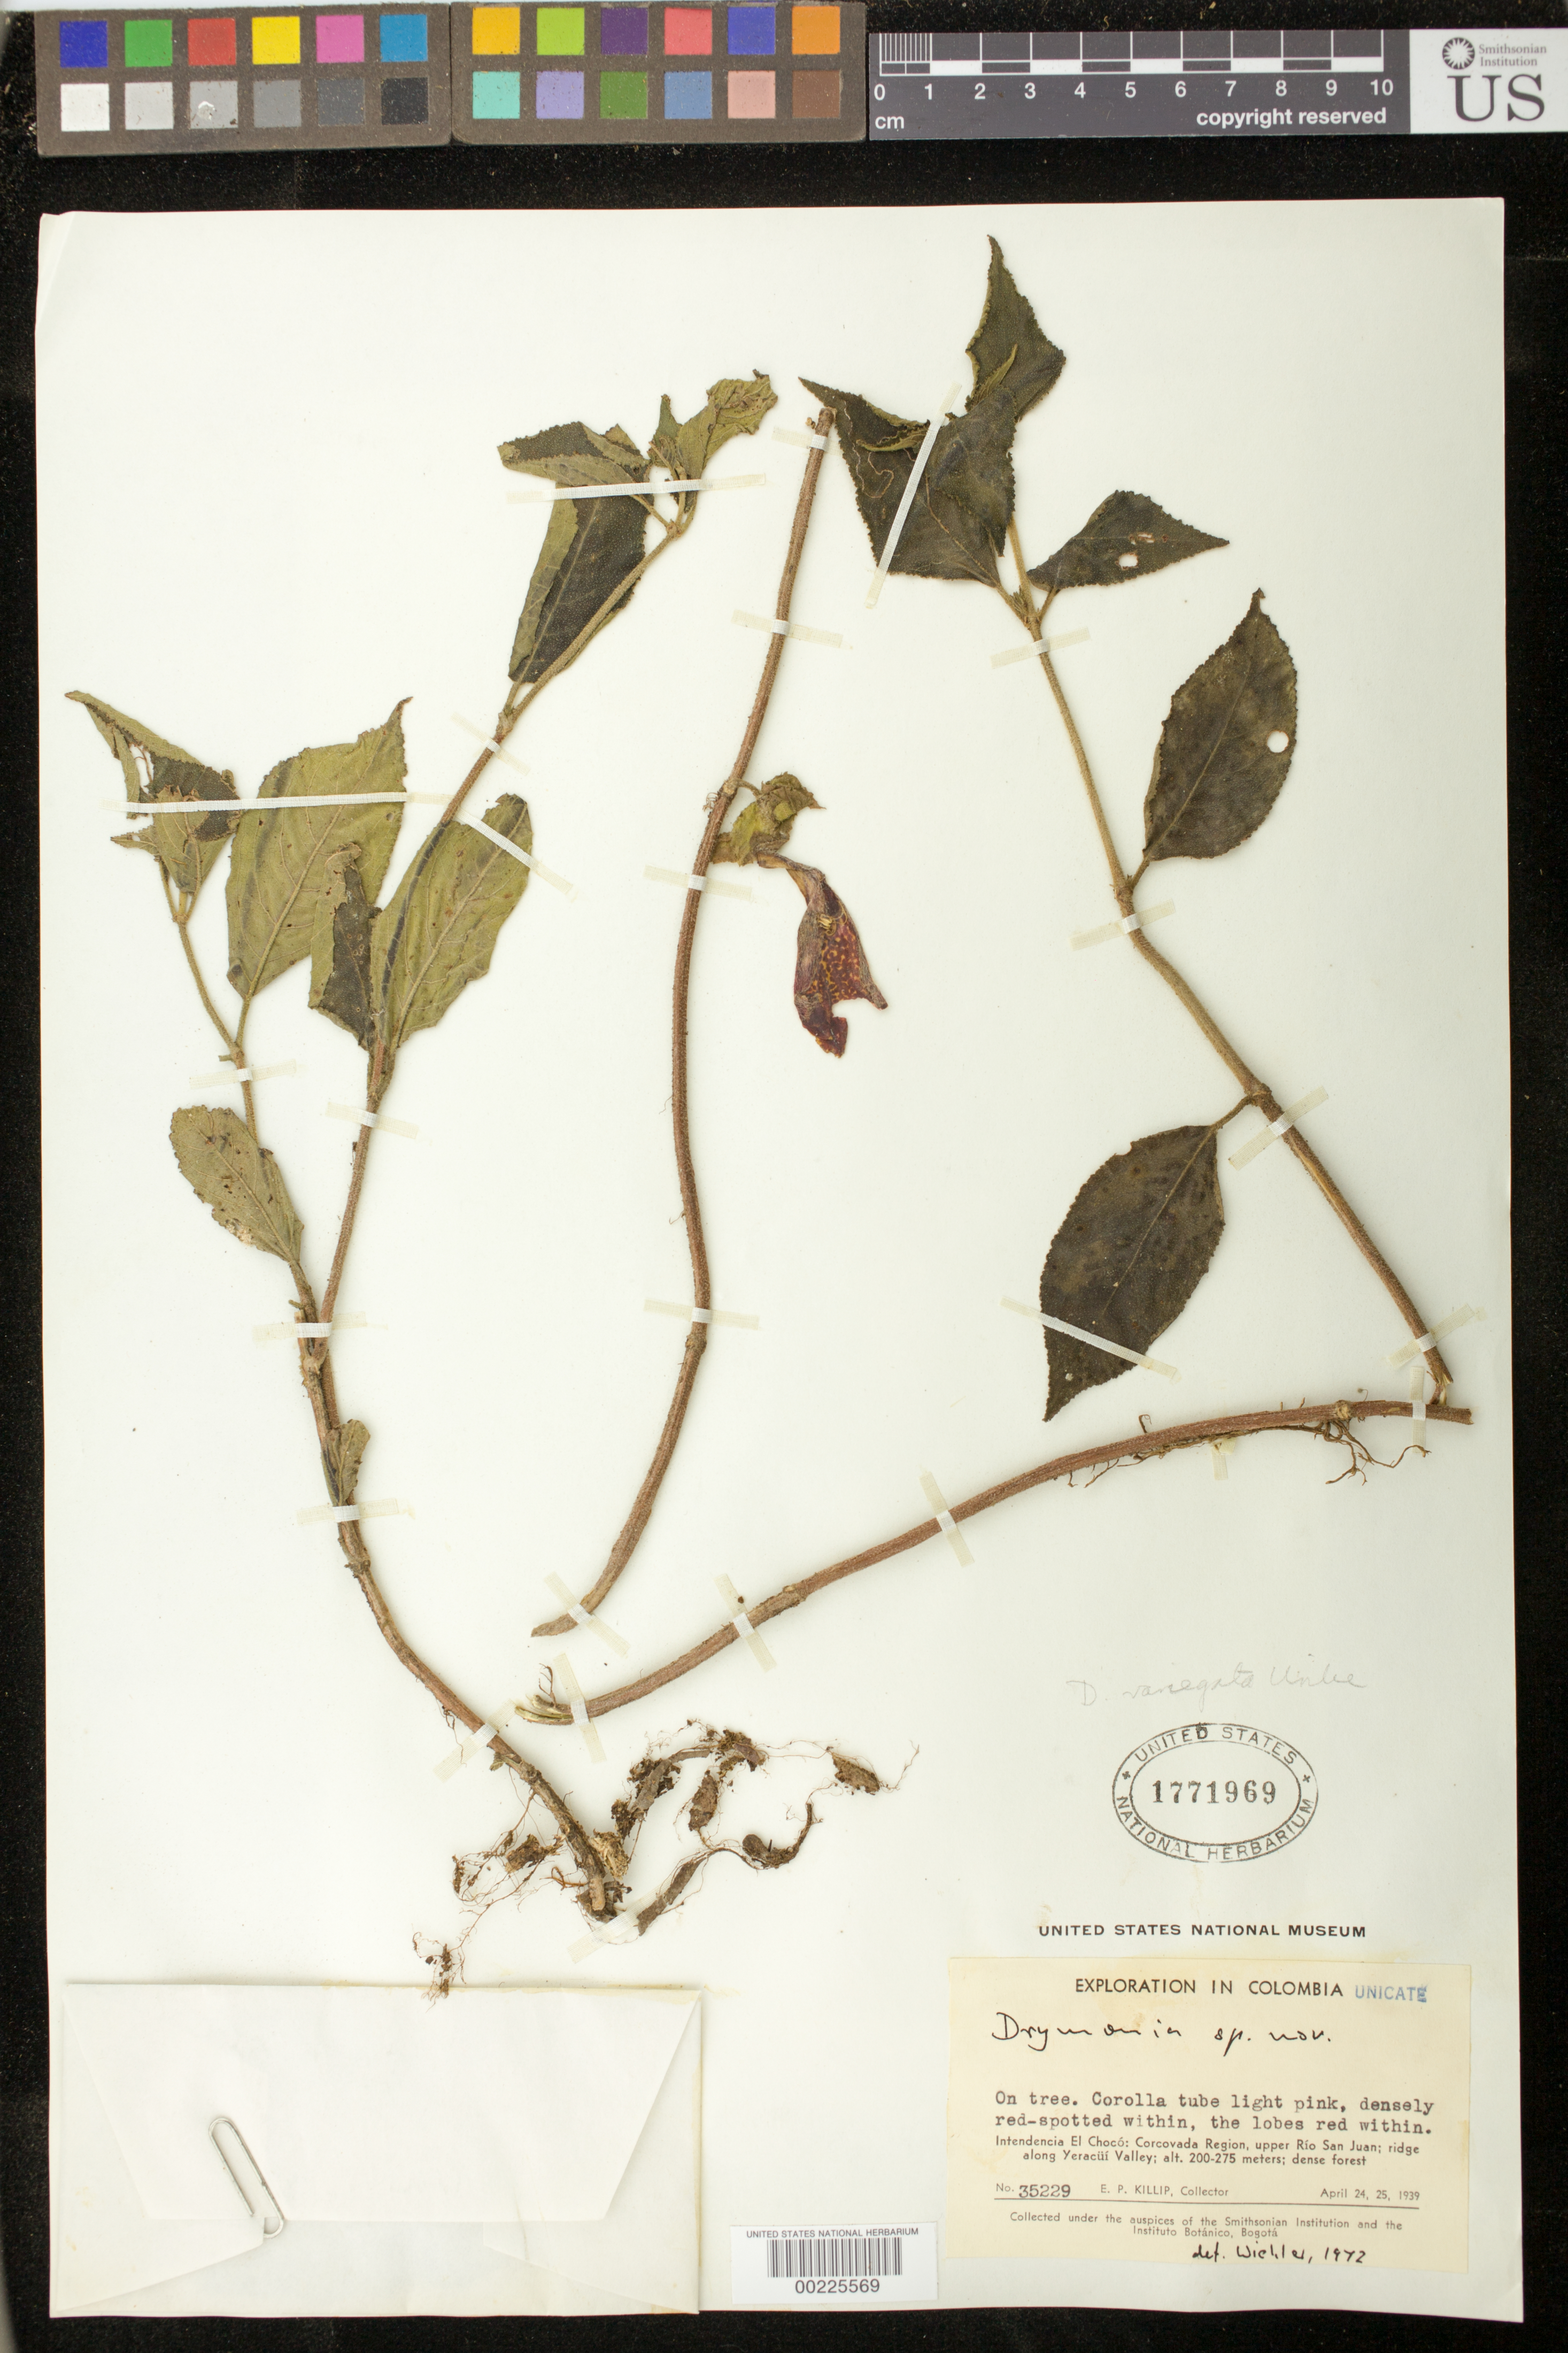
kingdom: Plantae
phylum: Tracheophyta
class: Magnoliopsida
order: Lamiales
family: Gesneriaceae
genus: Drymonia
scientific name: Drymonia variegata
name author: L. Uribe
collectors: E. P. Killip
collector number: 35229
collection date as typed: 24-25 Apr 1939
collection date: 1939-04-24/1939-04-25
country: Colombia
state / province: Chocó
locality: Corcovada Region, upper Río San Juan; ridge along Yeracúí Valley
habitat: Dense forest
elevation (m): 200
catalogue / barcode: US 1771969